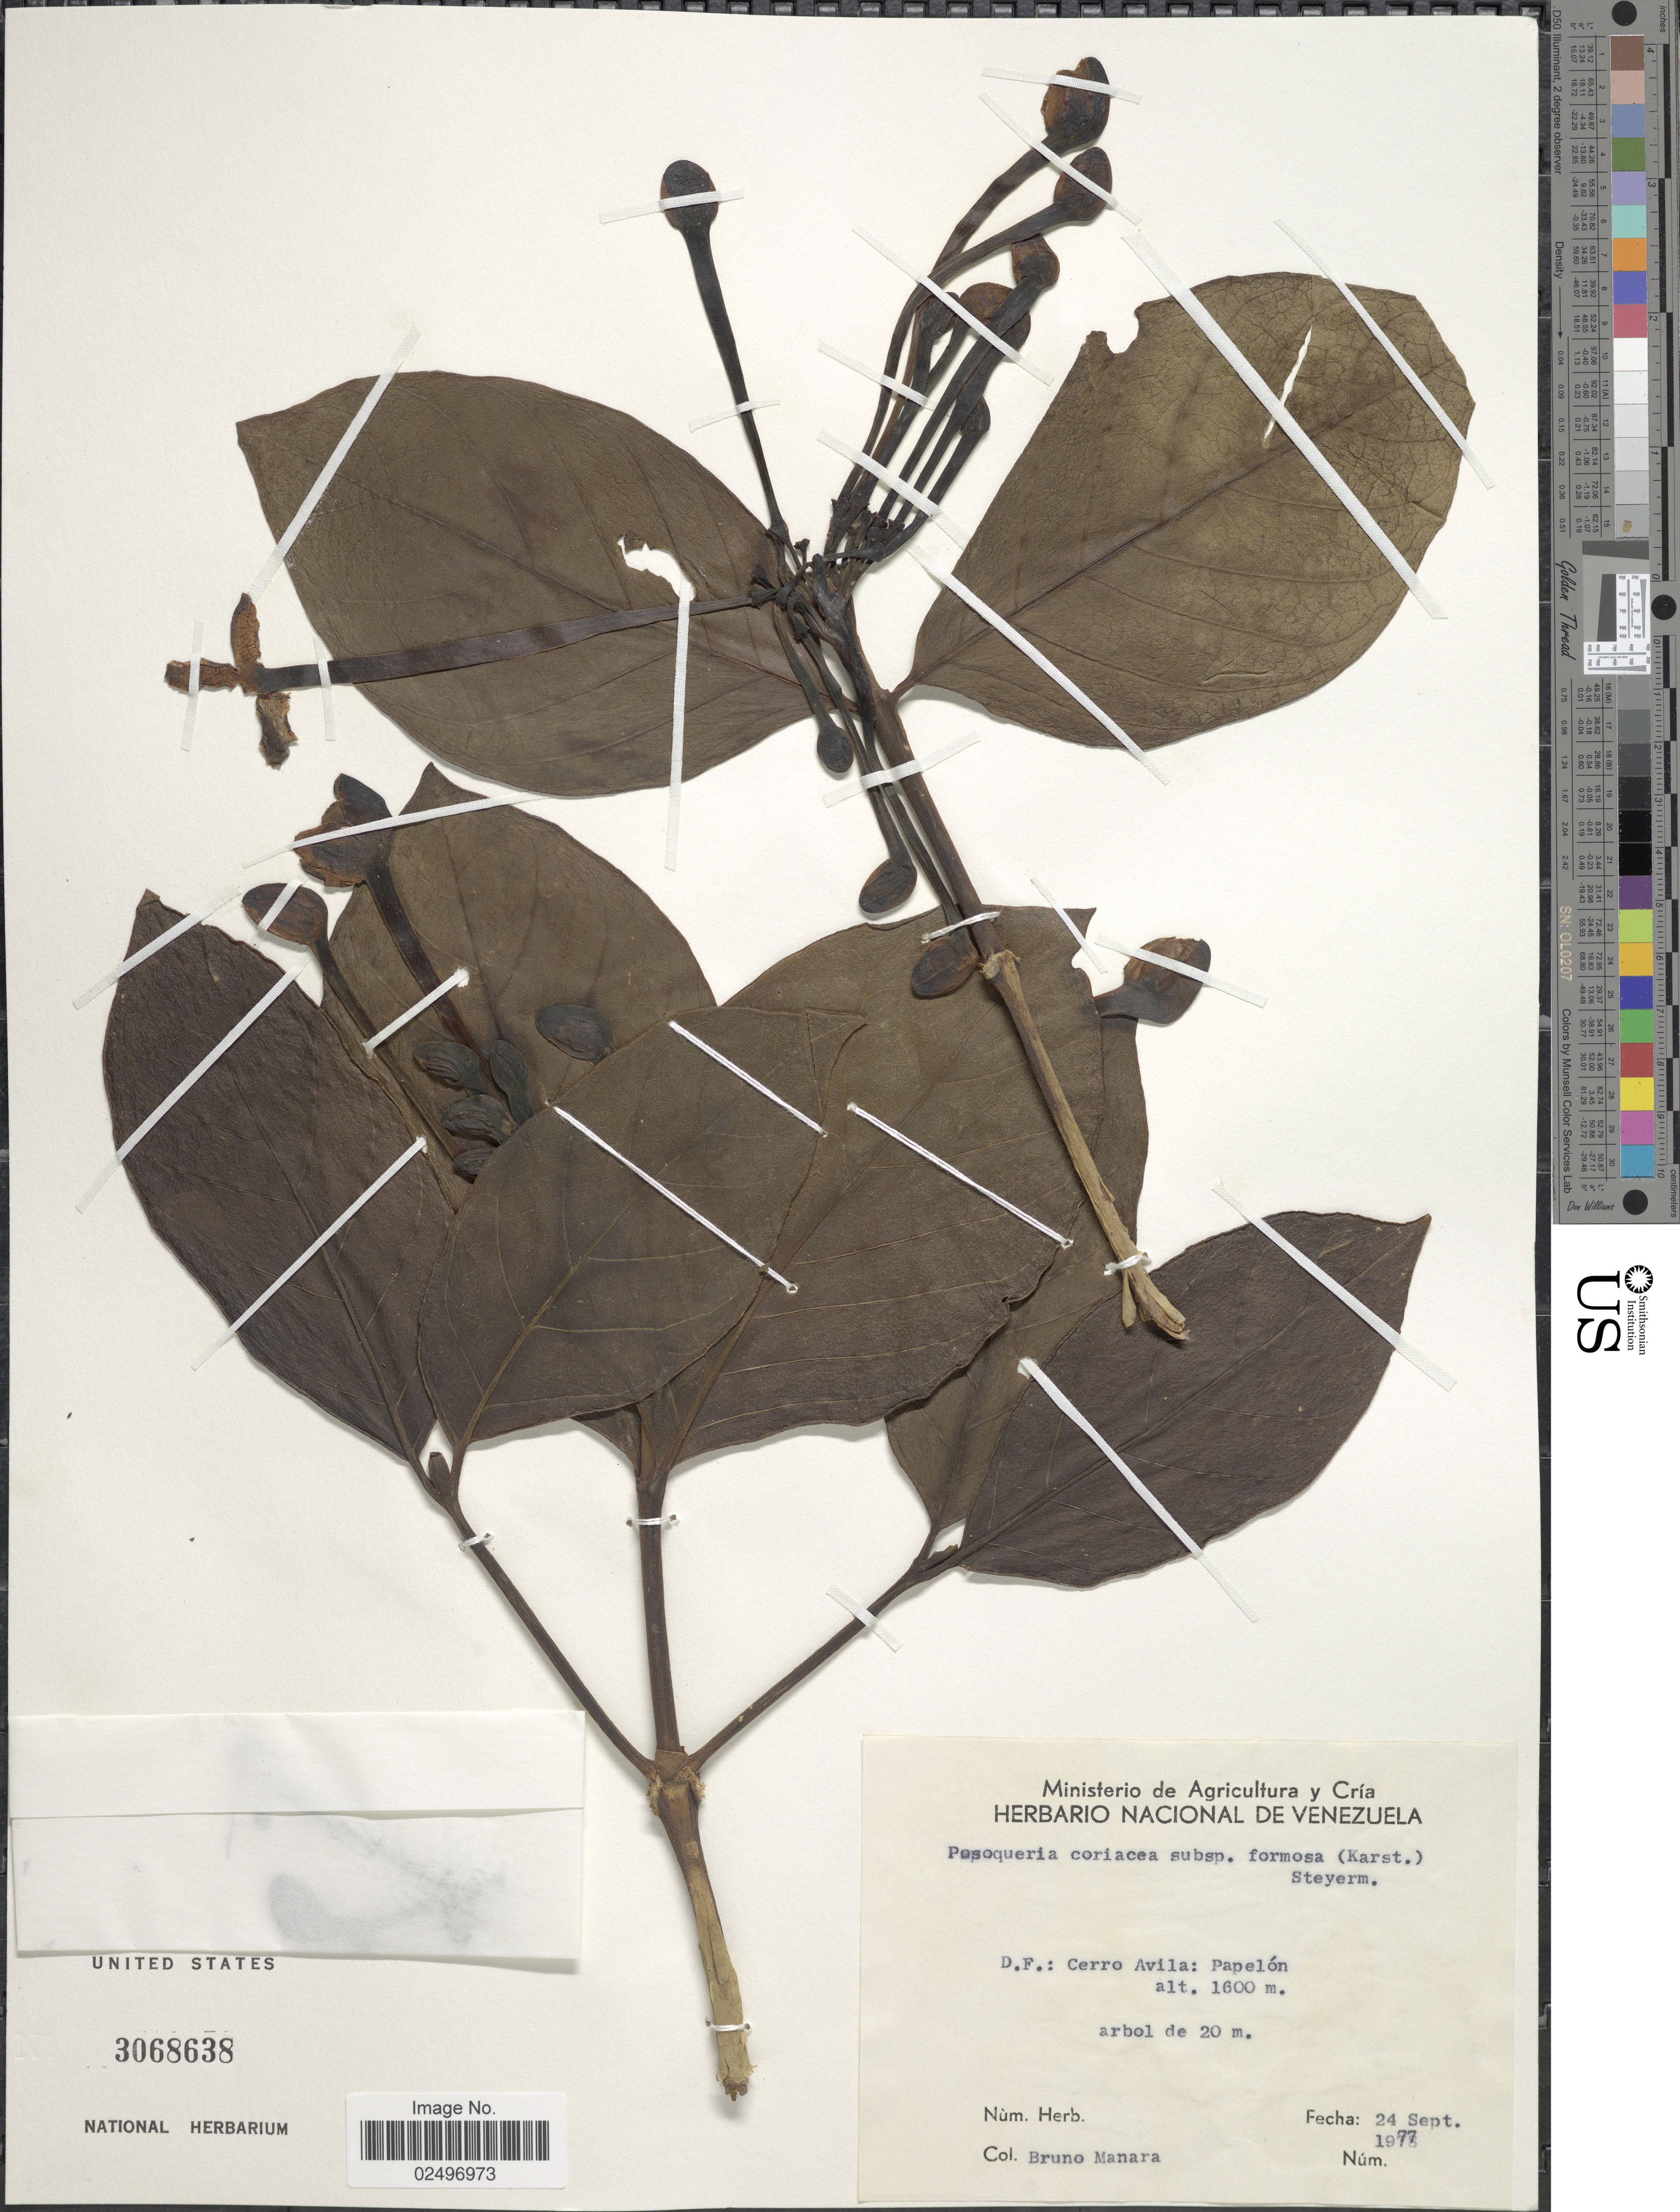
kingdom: Plantae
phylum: Tracheophyta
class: Magnoliopsida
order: Gentianales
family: Rubiaceae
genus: Posoqueria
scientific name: Posoqueria coriacea subsp. formosa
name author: M. Martens & Galeotti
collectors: B. Manara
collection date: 1977-09-24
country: Venezuela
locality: D. F.: Cerro Avila: Papelón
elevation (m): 1600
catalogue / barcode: US 3068638